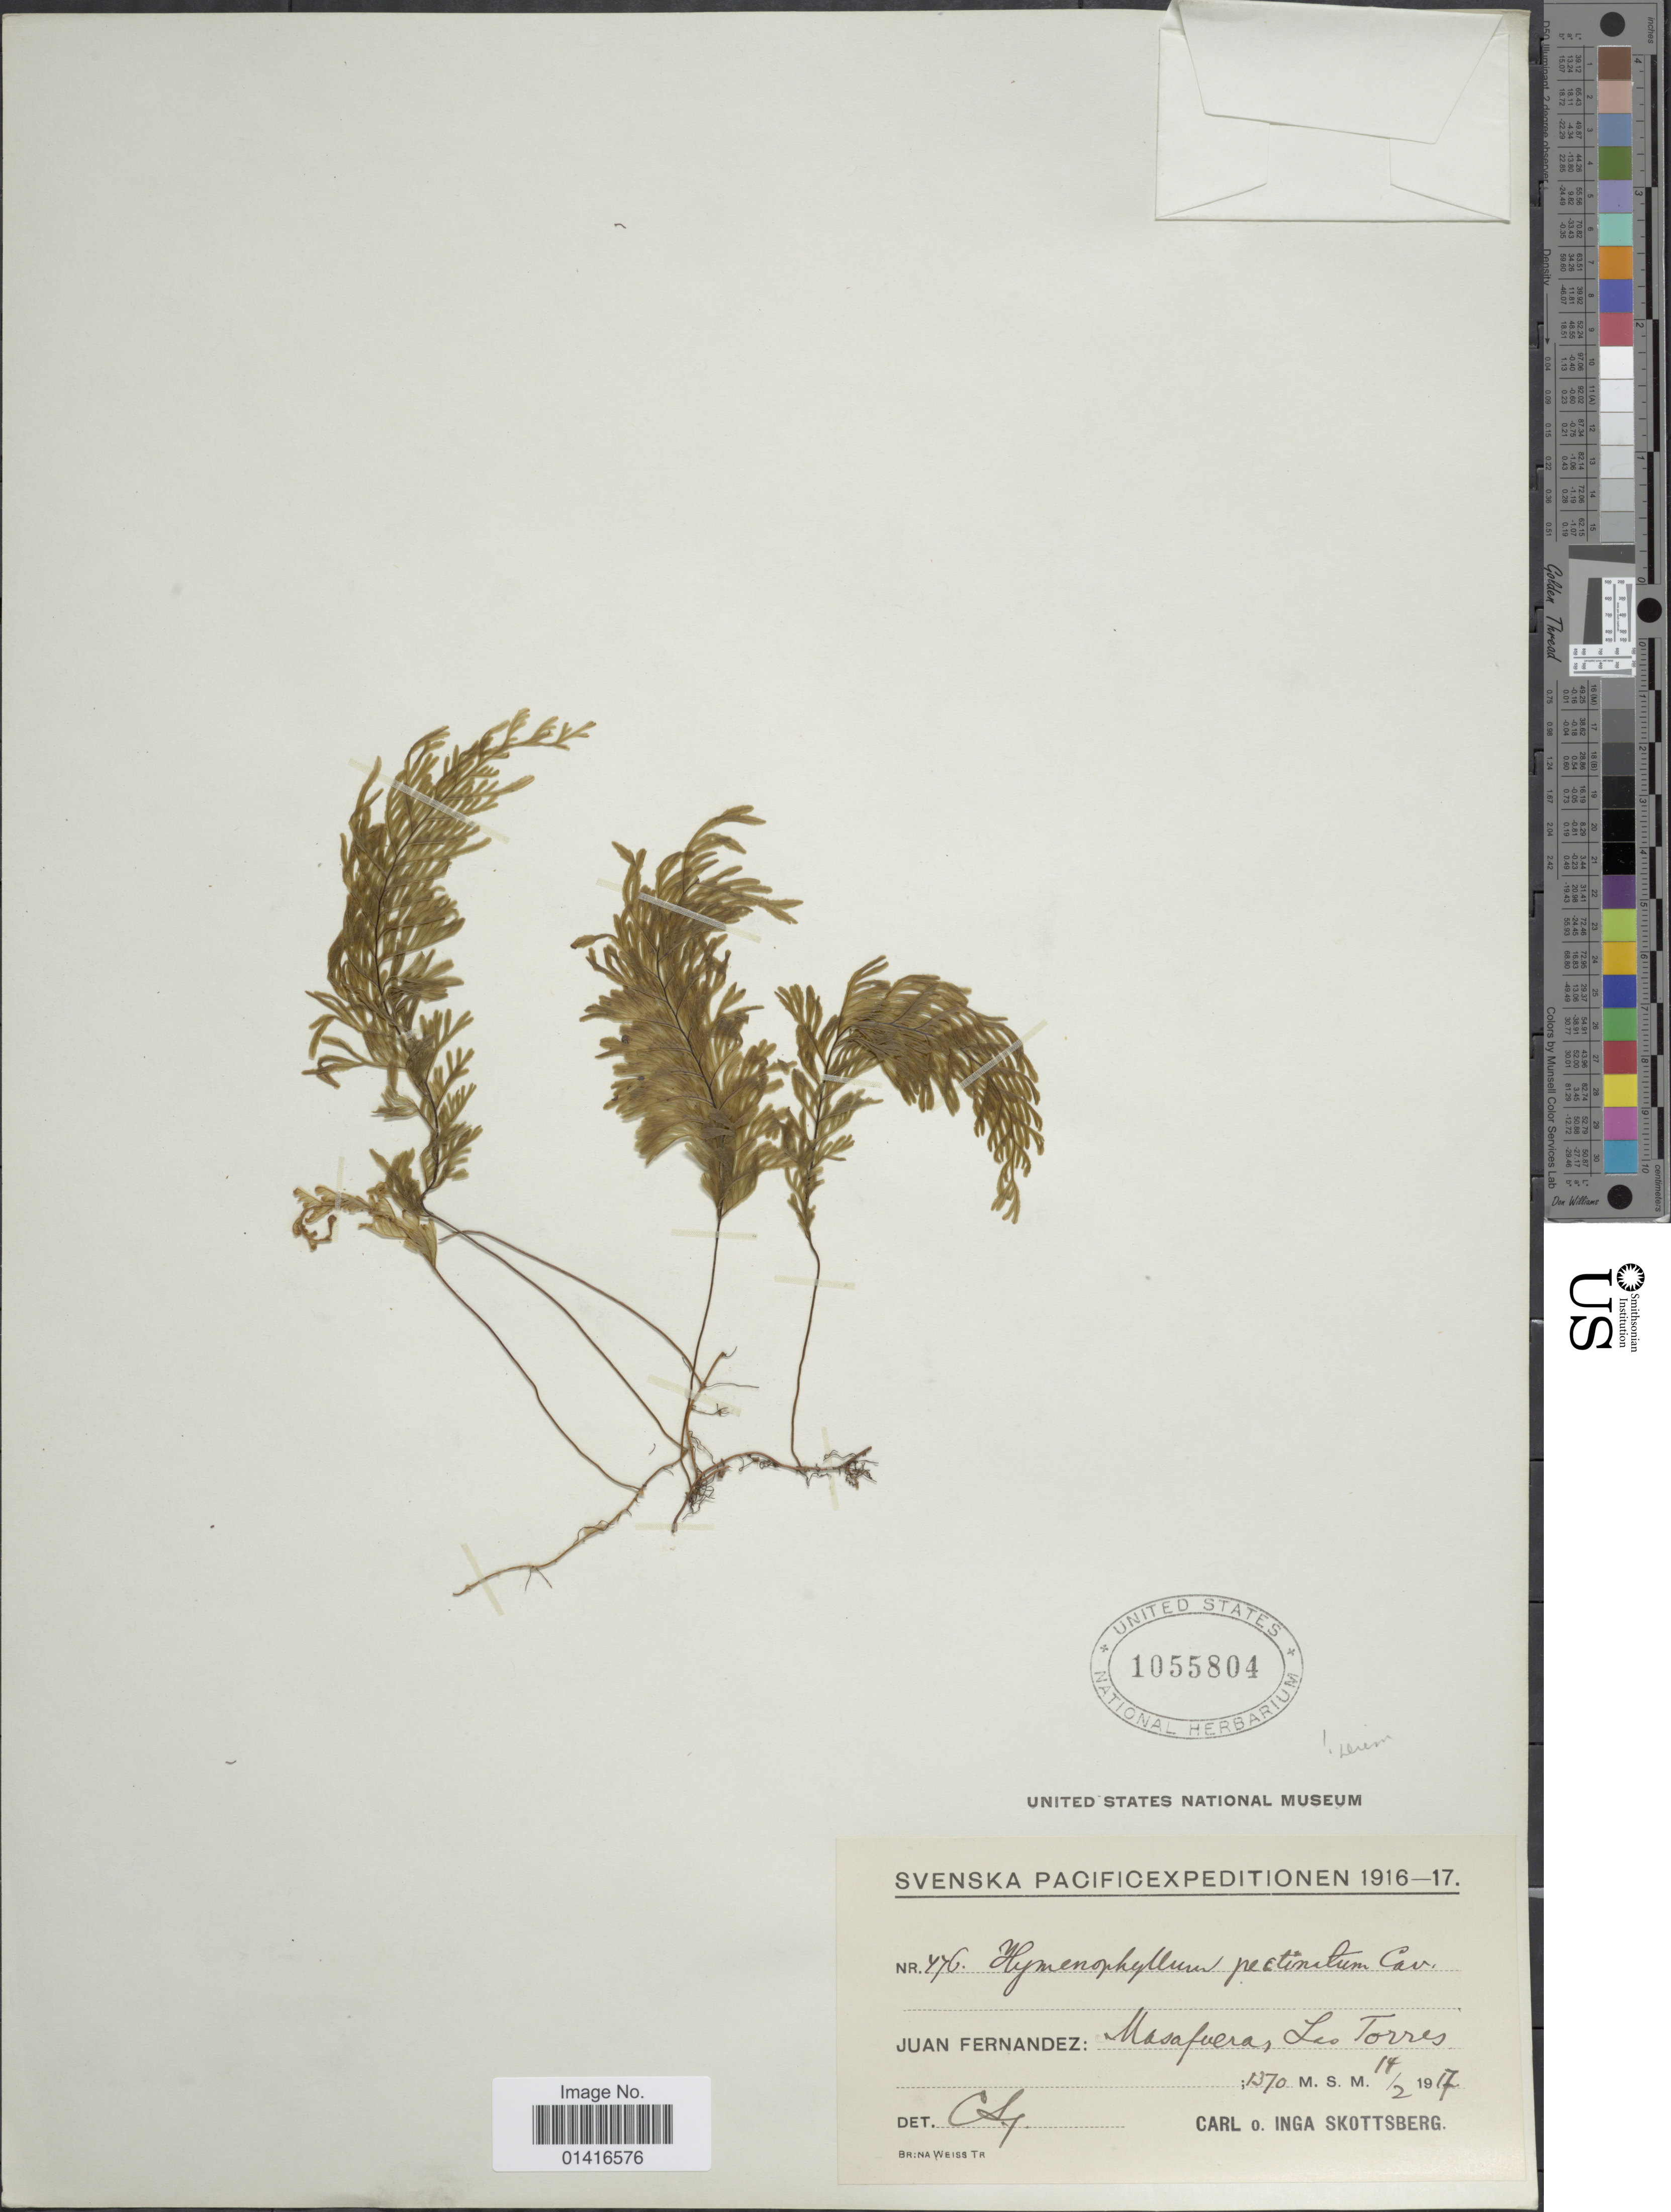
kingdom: Plantae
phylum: Tracheophyta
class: Polypodiopsida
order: Hymenophyllales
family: Hymenophyllaceae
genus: Hymenophyllum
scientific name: Hymenophyllum pectinatum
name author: Cav.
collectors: C. Skottsberg & I. Skottsberg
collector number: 476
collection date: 1917-02-14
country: Chile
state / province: Valparaíso (V)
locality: Juan Fernandez: Masafuera, Las Torres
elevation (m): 1370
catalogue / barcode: US 1055804